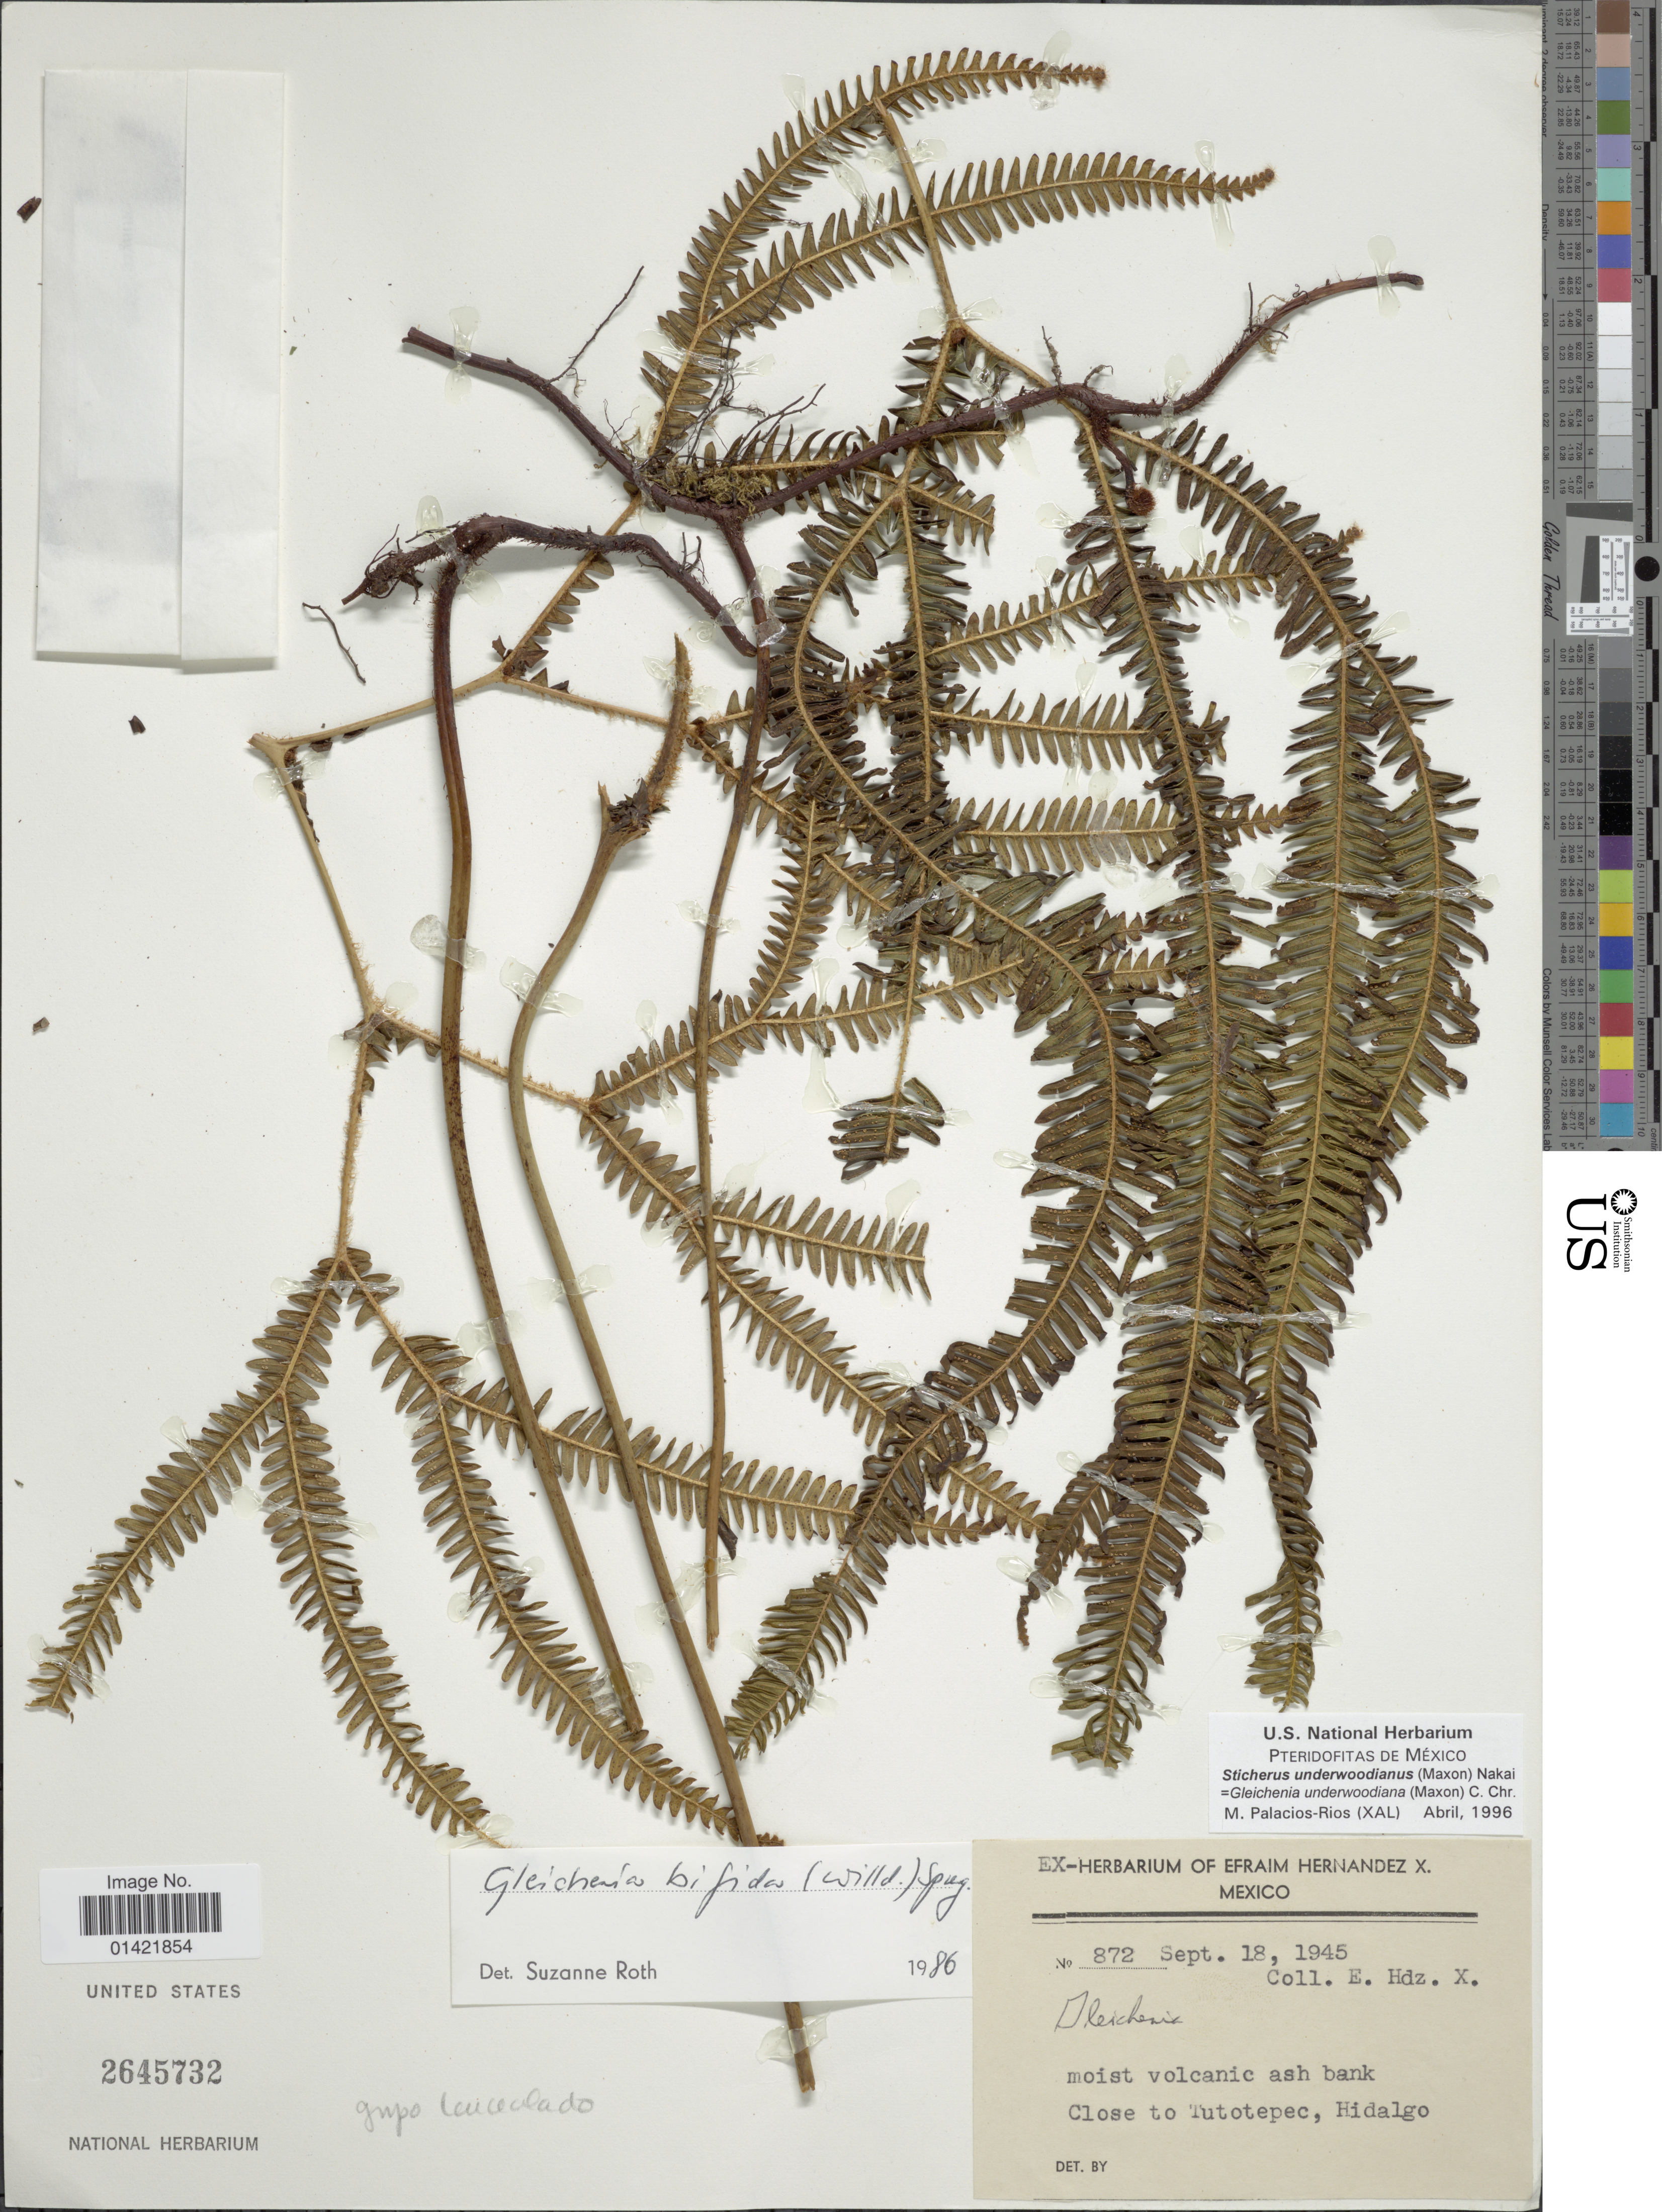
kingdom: Plantae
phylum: Tracheophyta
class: Polypodiopsida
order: Gleicheniales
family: Gleicheniaceae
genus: Sticherus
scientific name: Sticherus underwoodianus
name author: (Maxon) Nakai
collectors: E. Hernandez X.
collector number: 872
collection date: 1945-09-18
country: Mexico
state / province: Hidalgo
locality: Close to Tutotepec.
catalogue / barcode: US 2645732